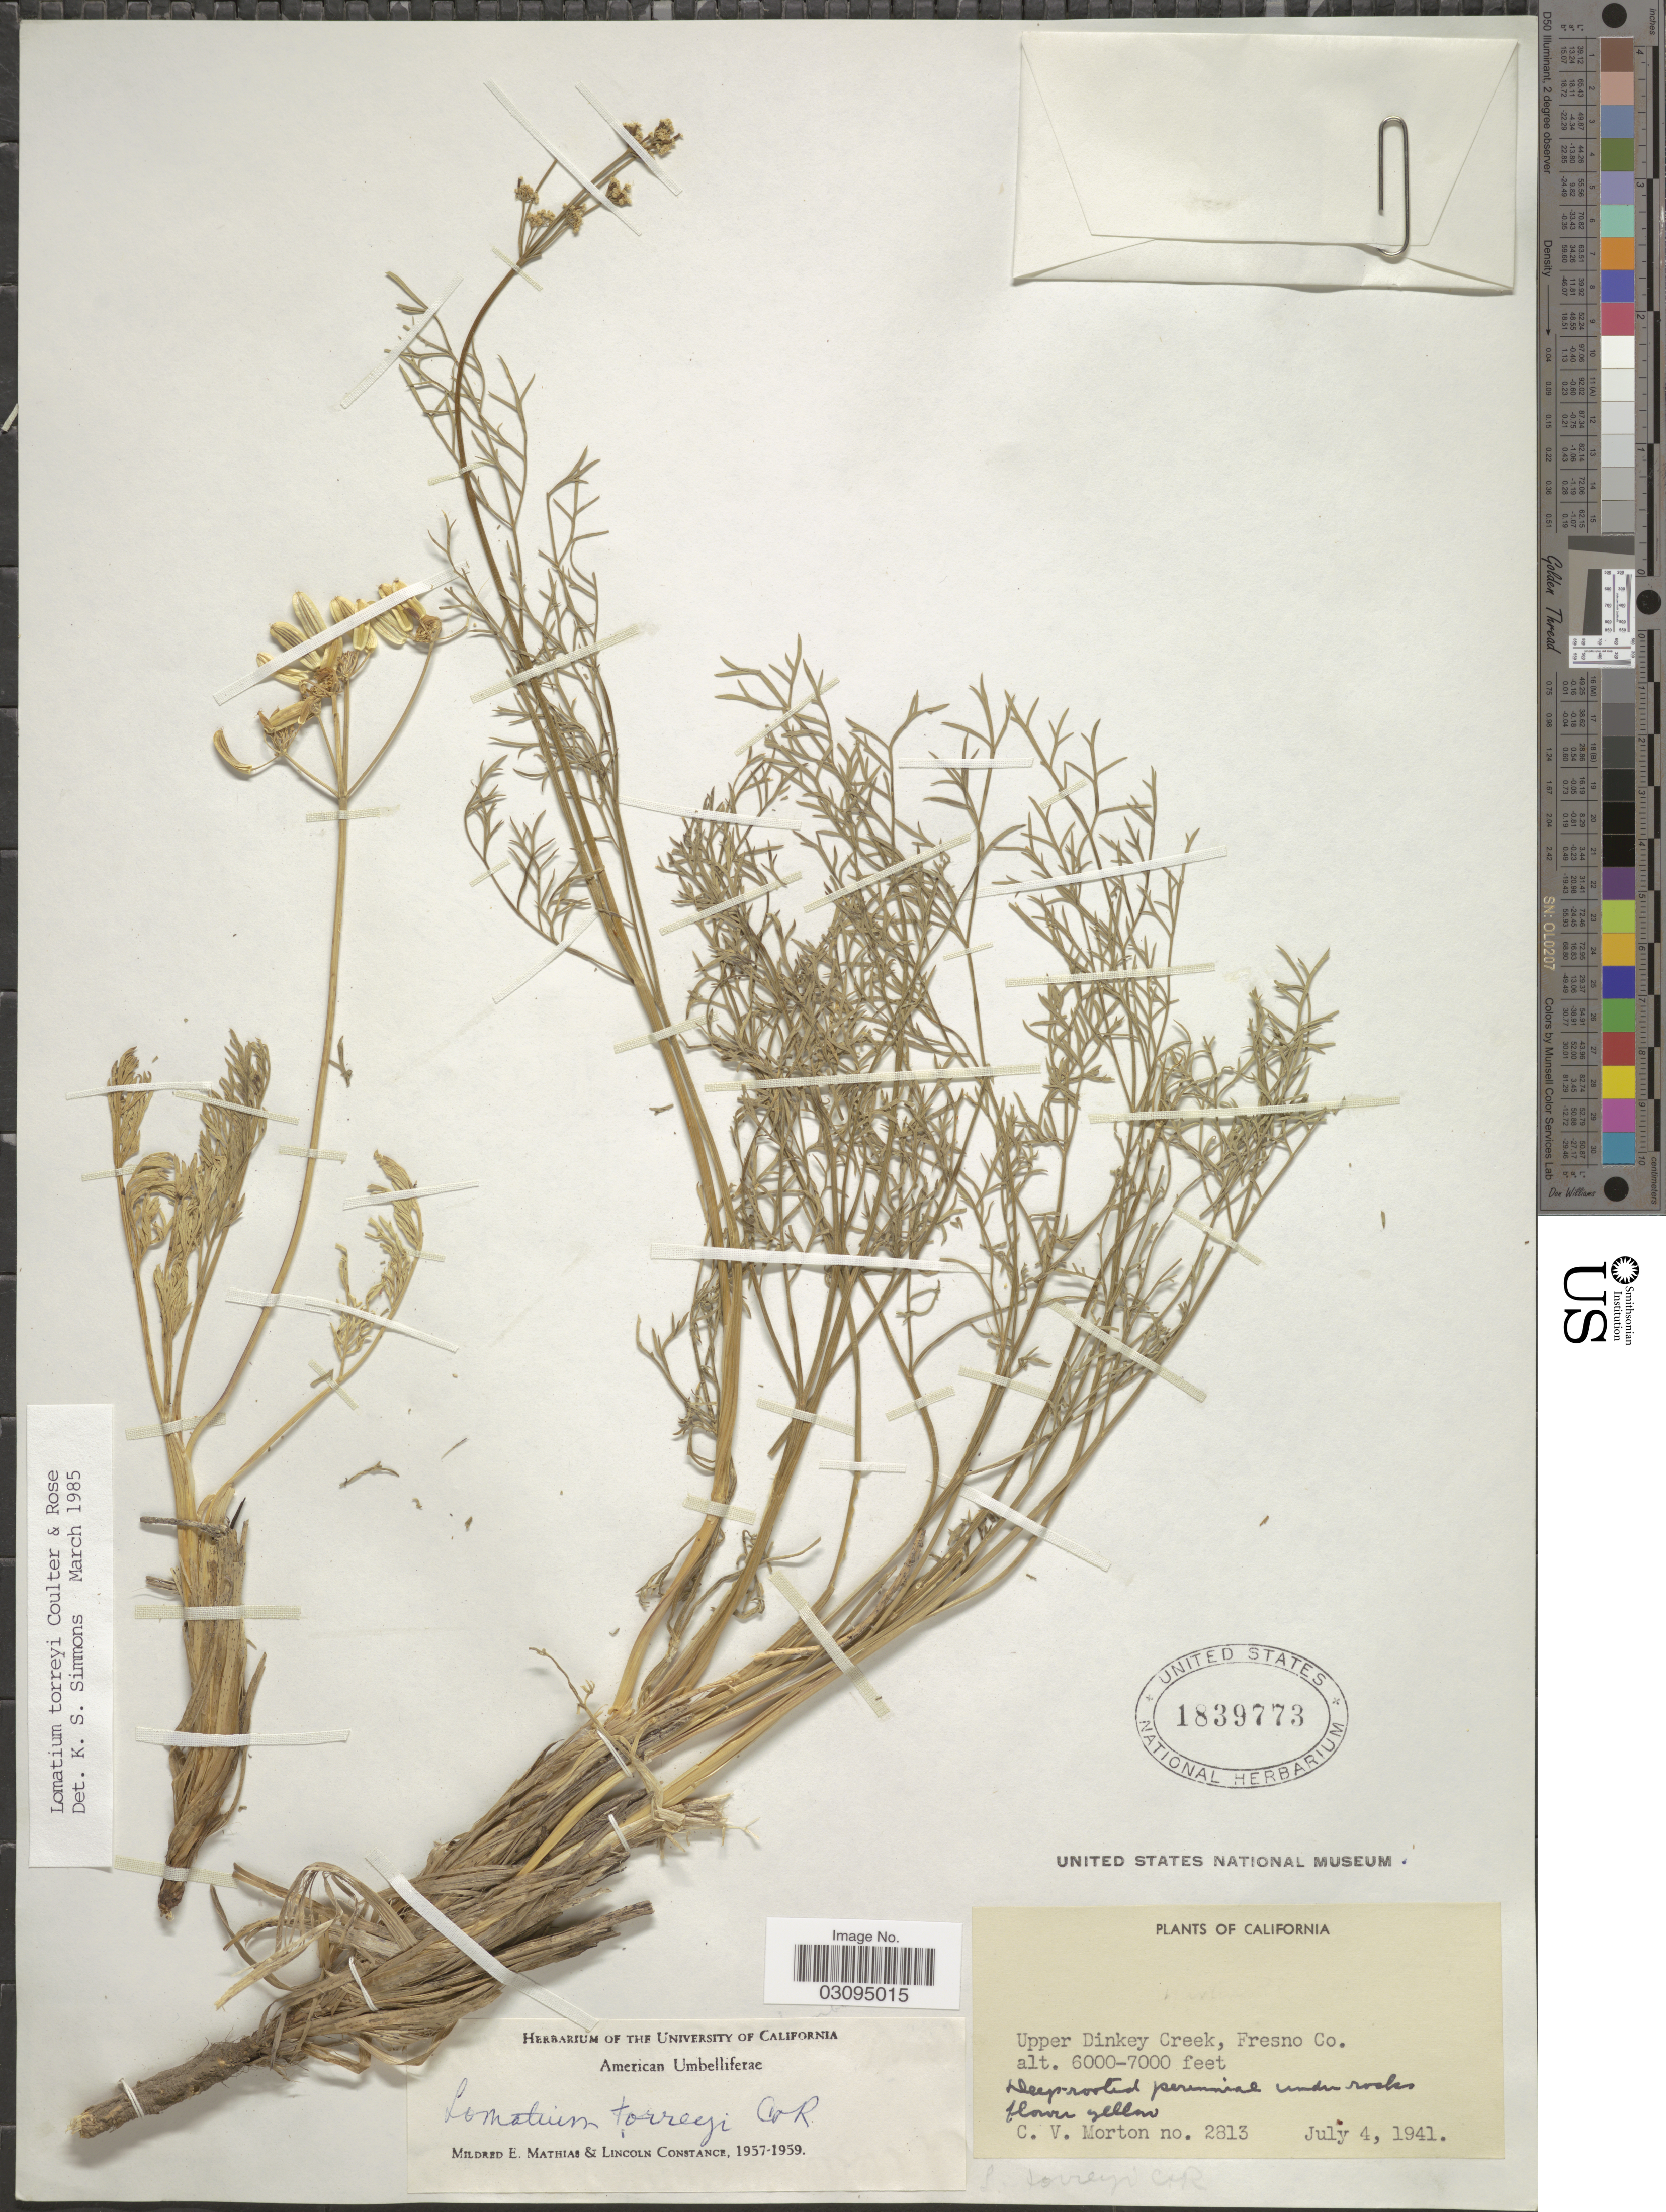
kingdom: Plantae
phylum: Tracheophyta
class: Magnoliopsida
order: Apiales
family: Apiaceae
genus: Lomatium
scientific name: Lomatium torreyi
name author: (J.M. Coult. & Rose) J.M. Coult. & Rose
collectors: C. V. Morton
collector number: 2813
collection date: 1941-07-04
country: United States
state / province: California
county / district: Fresno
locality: Upper Dinkey Creek, Fresno Co.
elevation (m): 1829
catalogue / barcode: US 1839773